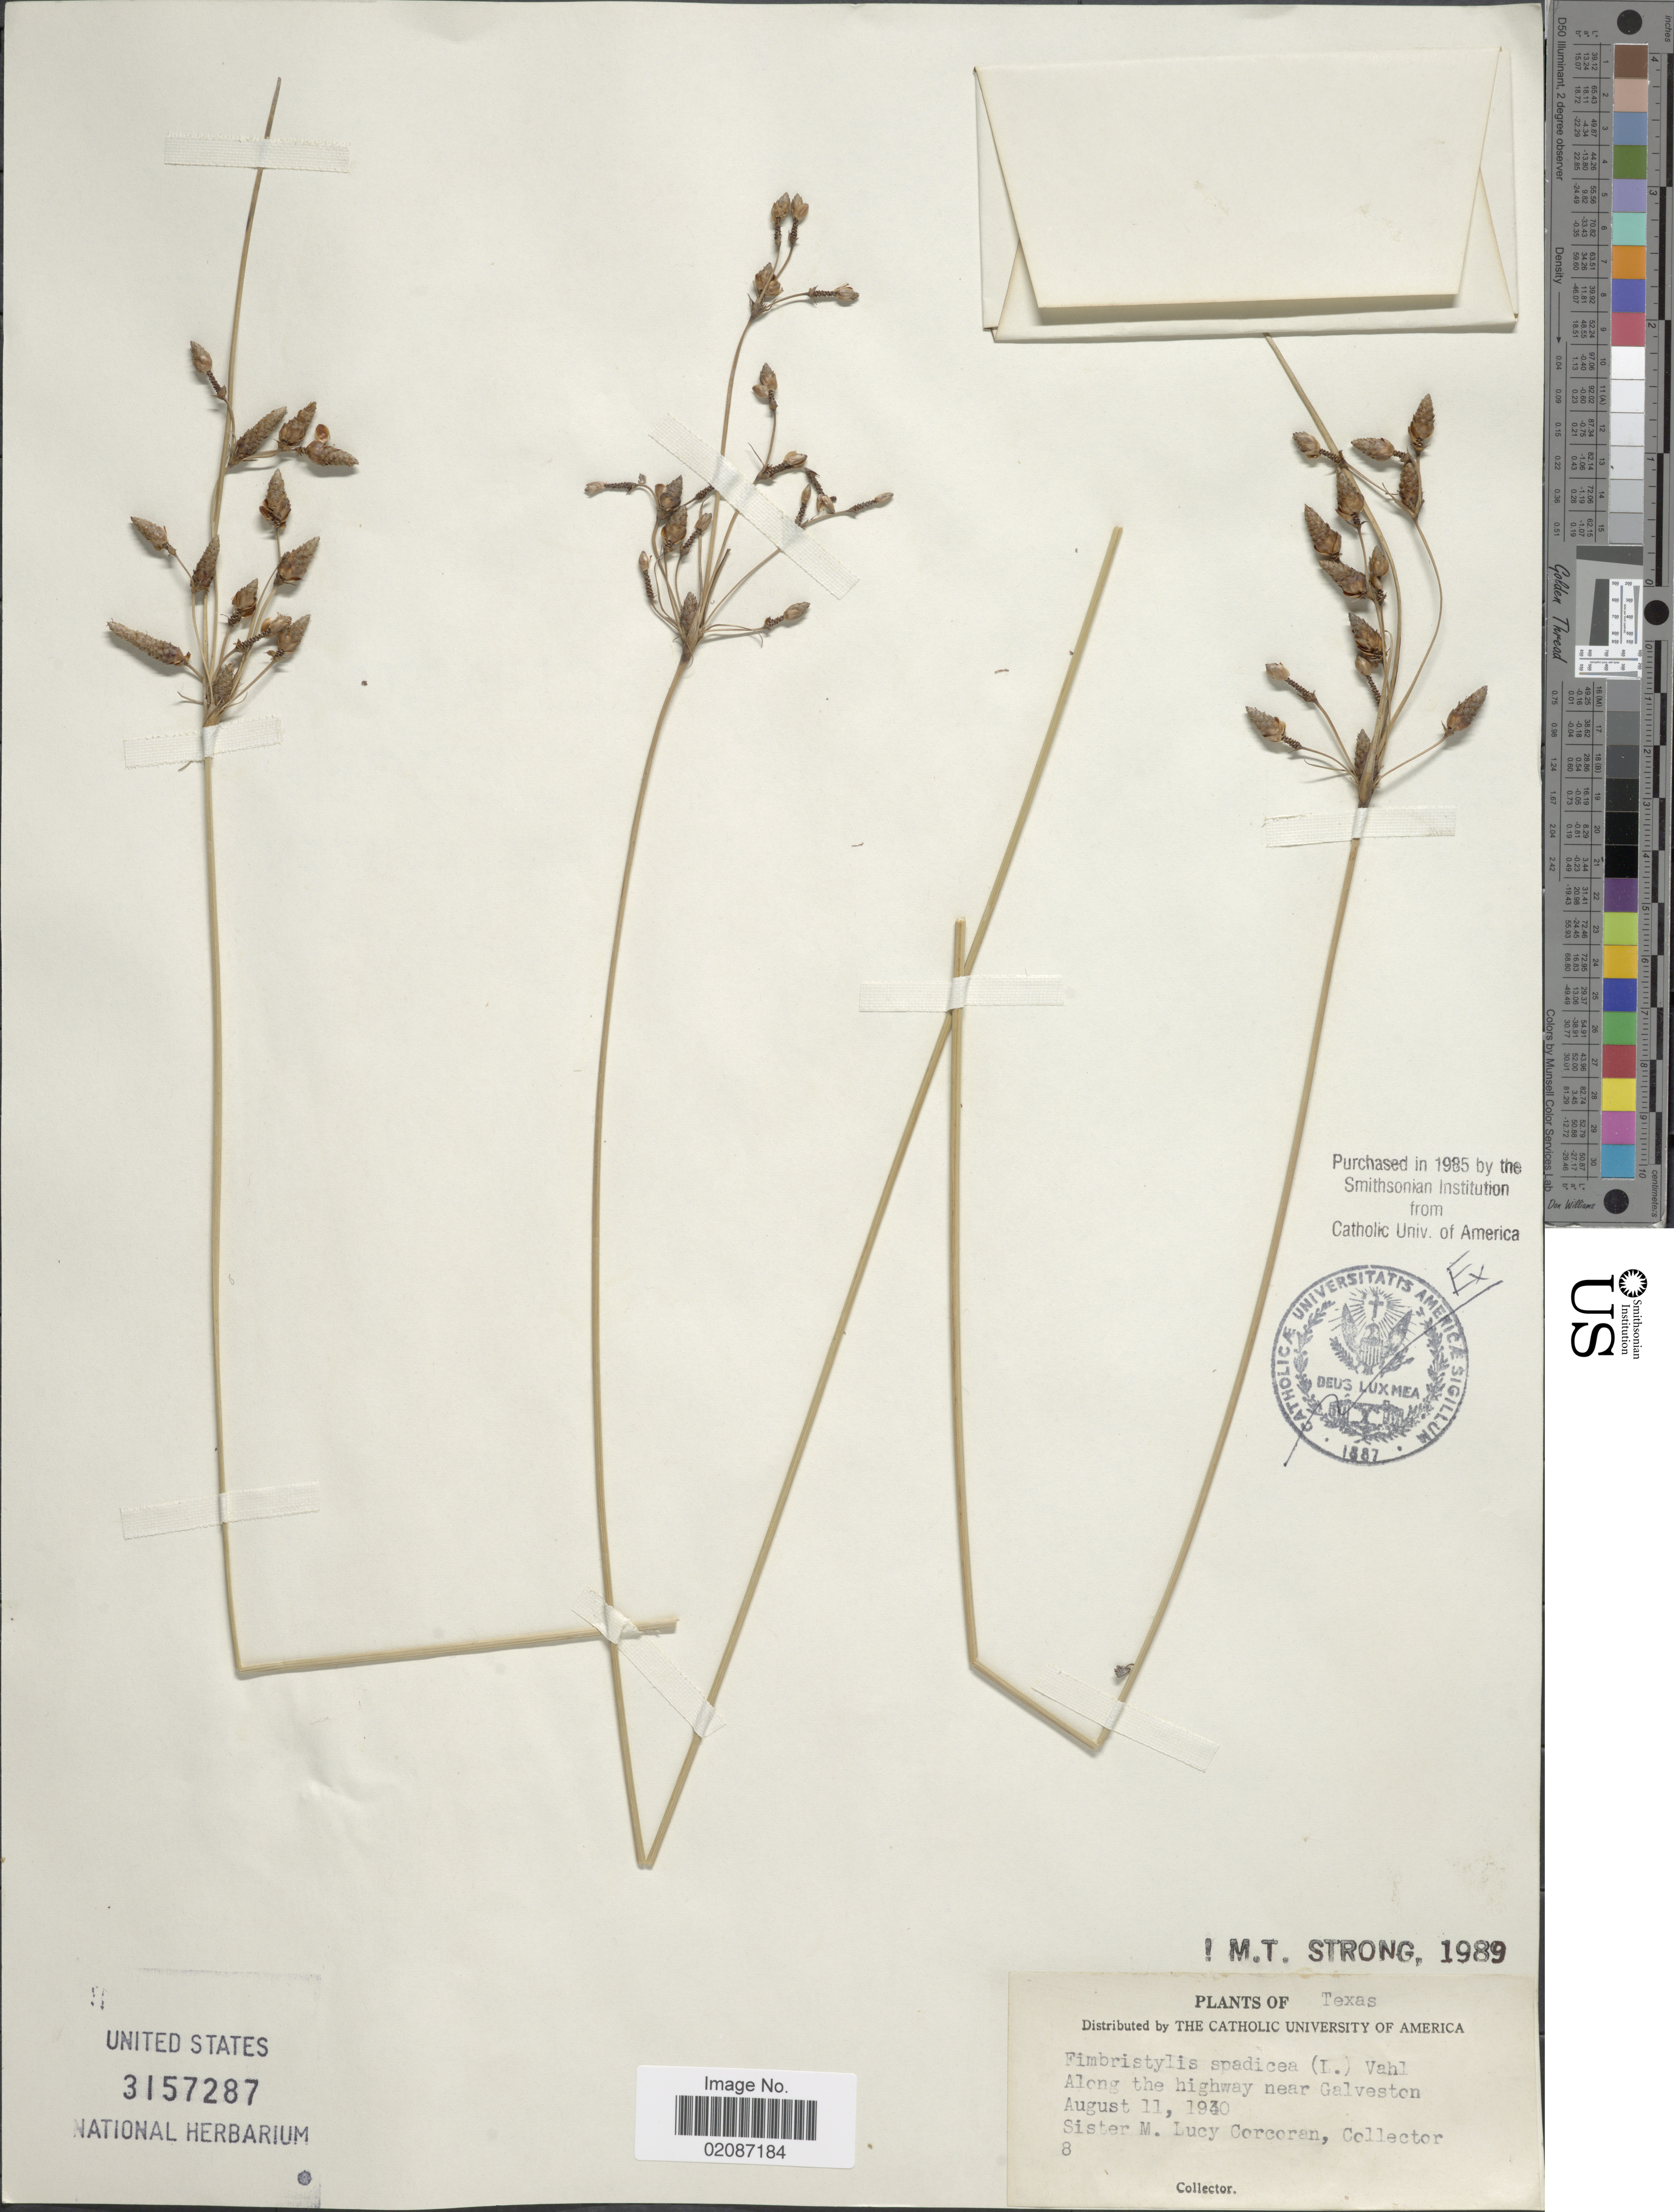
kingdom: Plantae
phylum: Tracheophyta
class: Liliopsida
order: Poales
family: Cyperaceae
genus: Fimbristylis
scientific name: Fimbristylis spadicea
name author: (L.) Vahl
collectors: M. Corcoran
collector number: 8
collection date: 1940-08-11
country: United States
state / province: Texas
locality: Near Galveston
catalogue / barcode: US 3157287